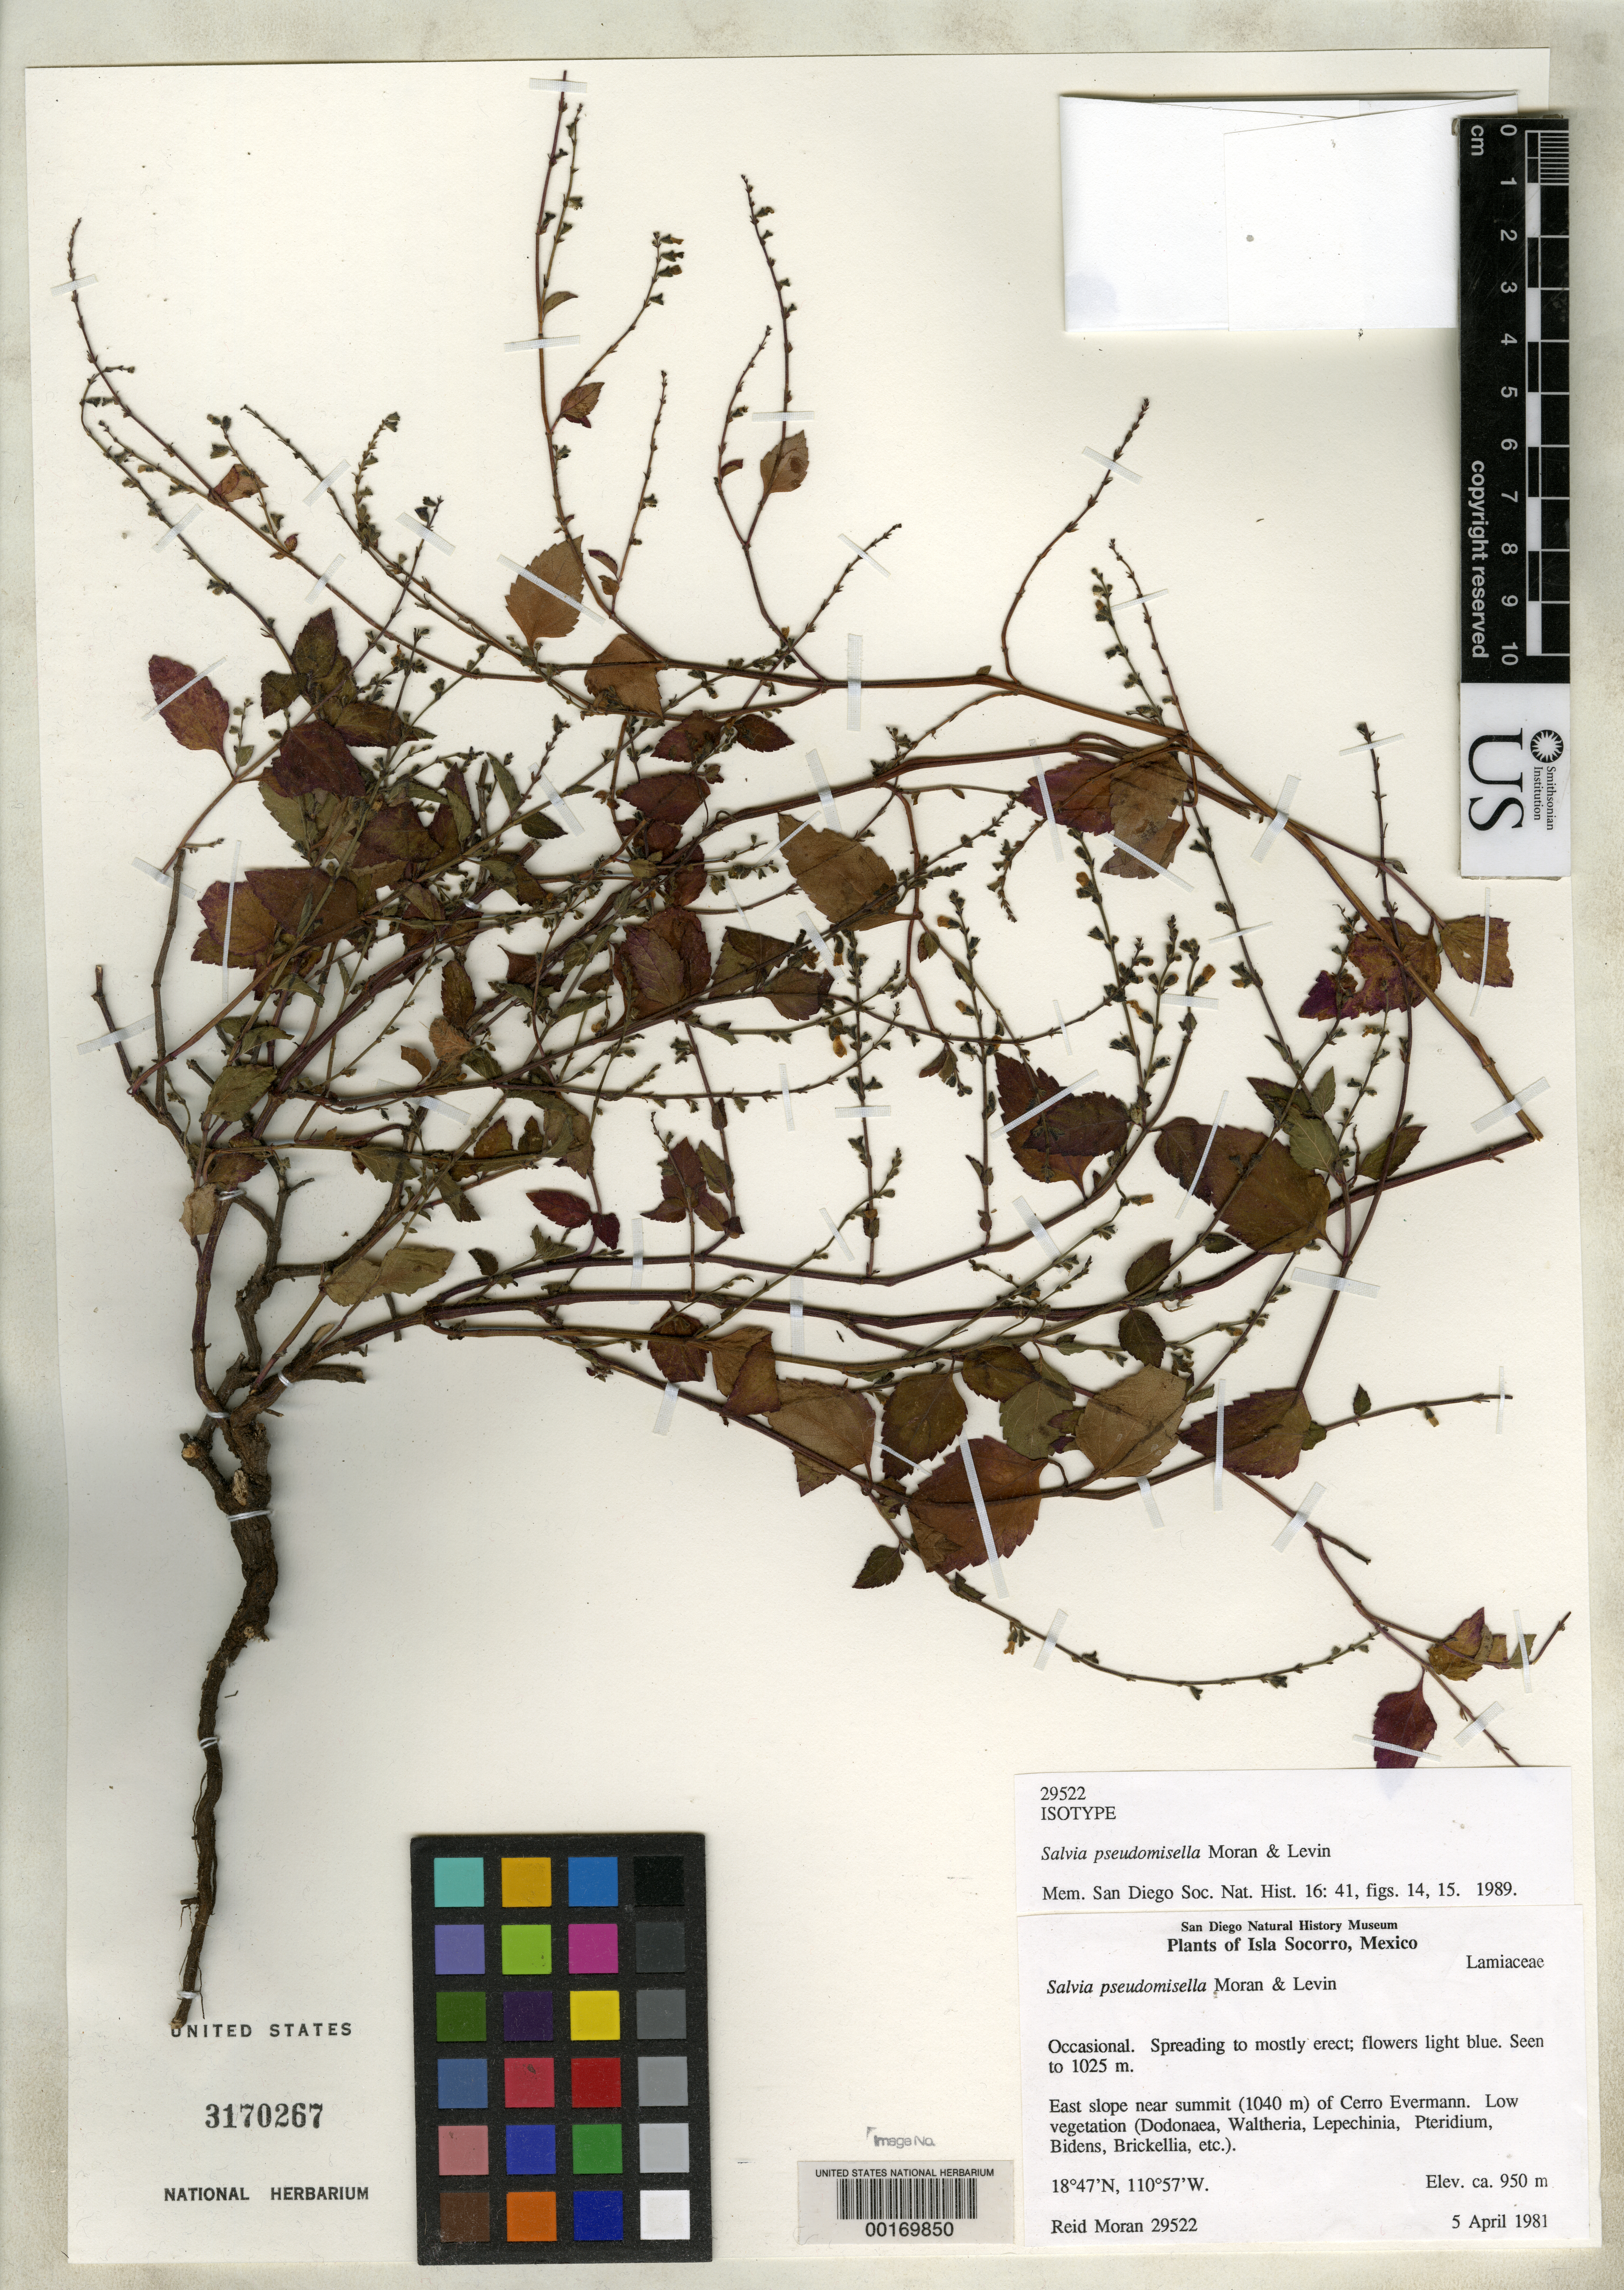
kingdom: Plantae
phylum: Tracheophyta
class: Magnoliopsida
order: Lamiales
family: Lamiaceae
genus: Salvia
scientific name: Salvia pseudomisella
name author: Moran & G.A. Levin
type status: Isotype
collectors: R. V. Moran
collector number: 29522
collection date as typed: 05 Apr 1981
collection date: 1981-04-05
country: Mexico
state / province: Colima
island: Socorro Island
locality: E slope near summit of Mount Evermann.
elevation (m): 950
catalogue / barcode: US 3170267